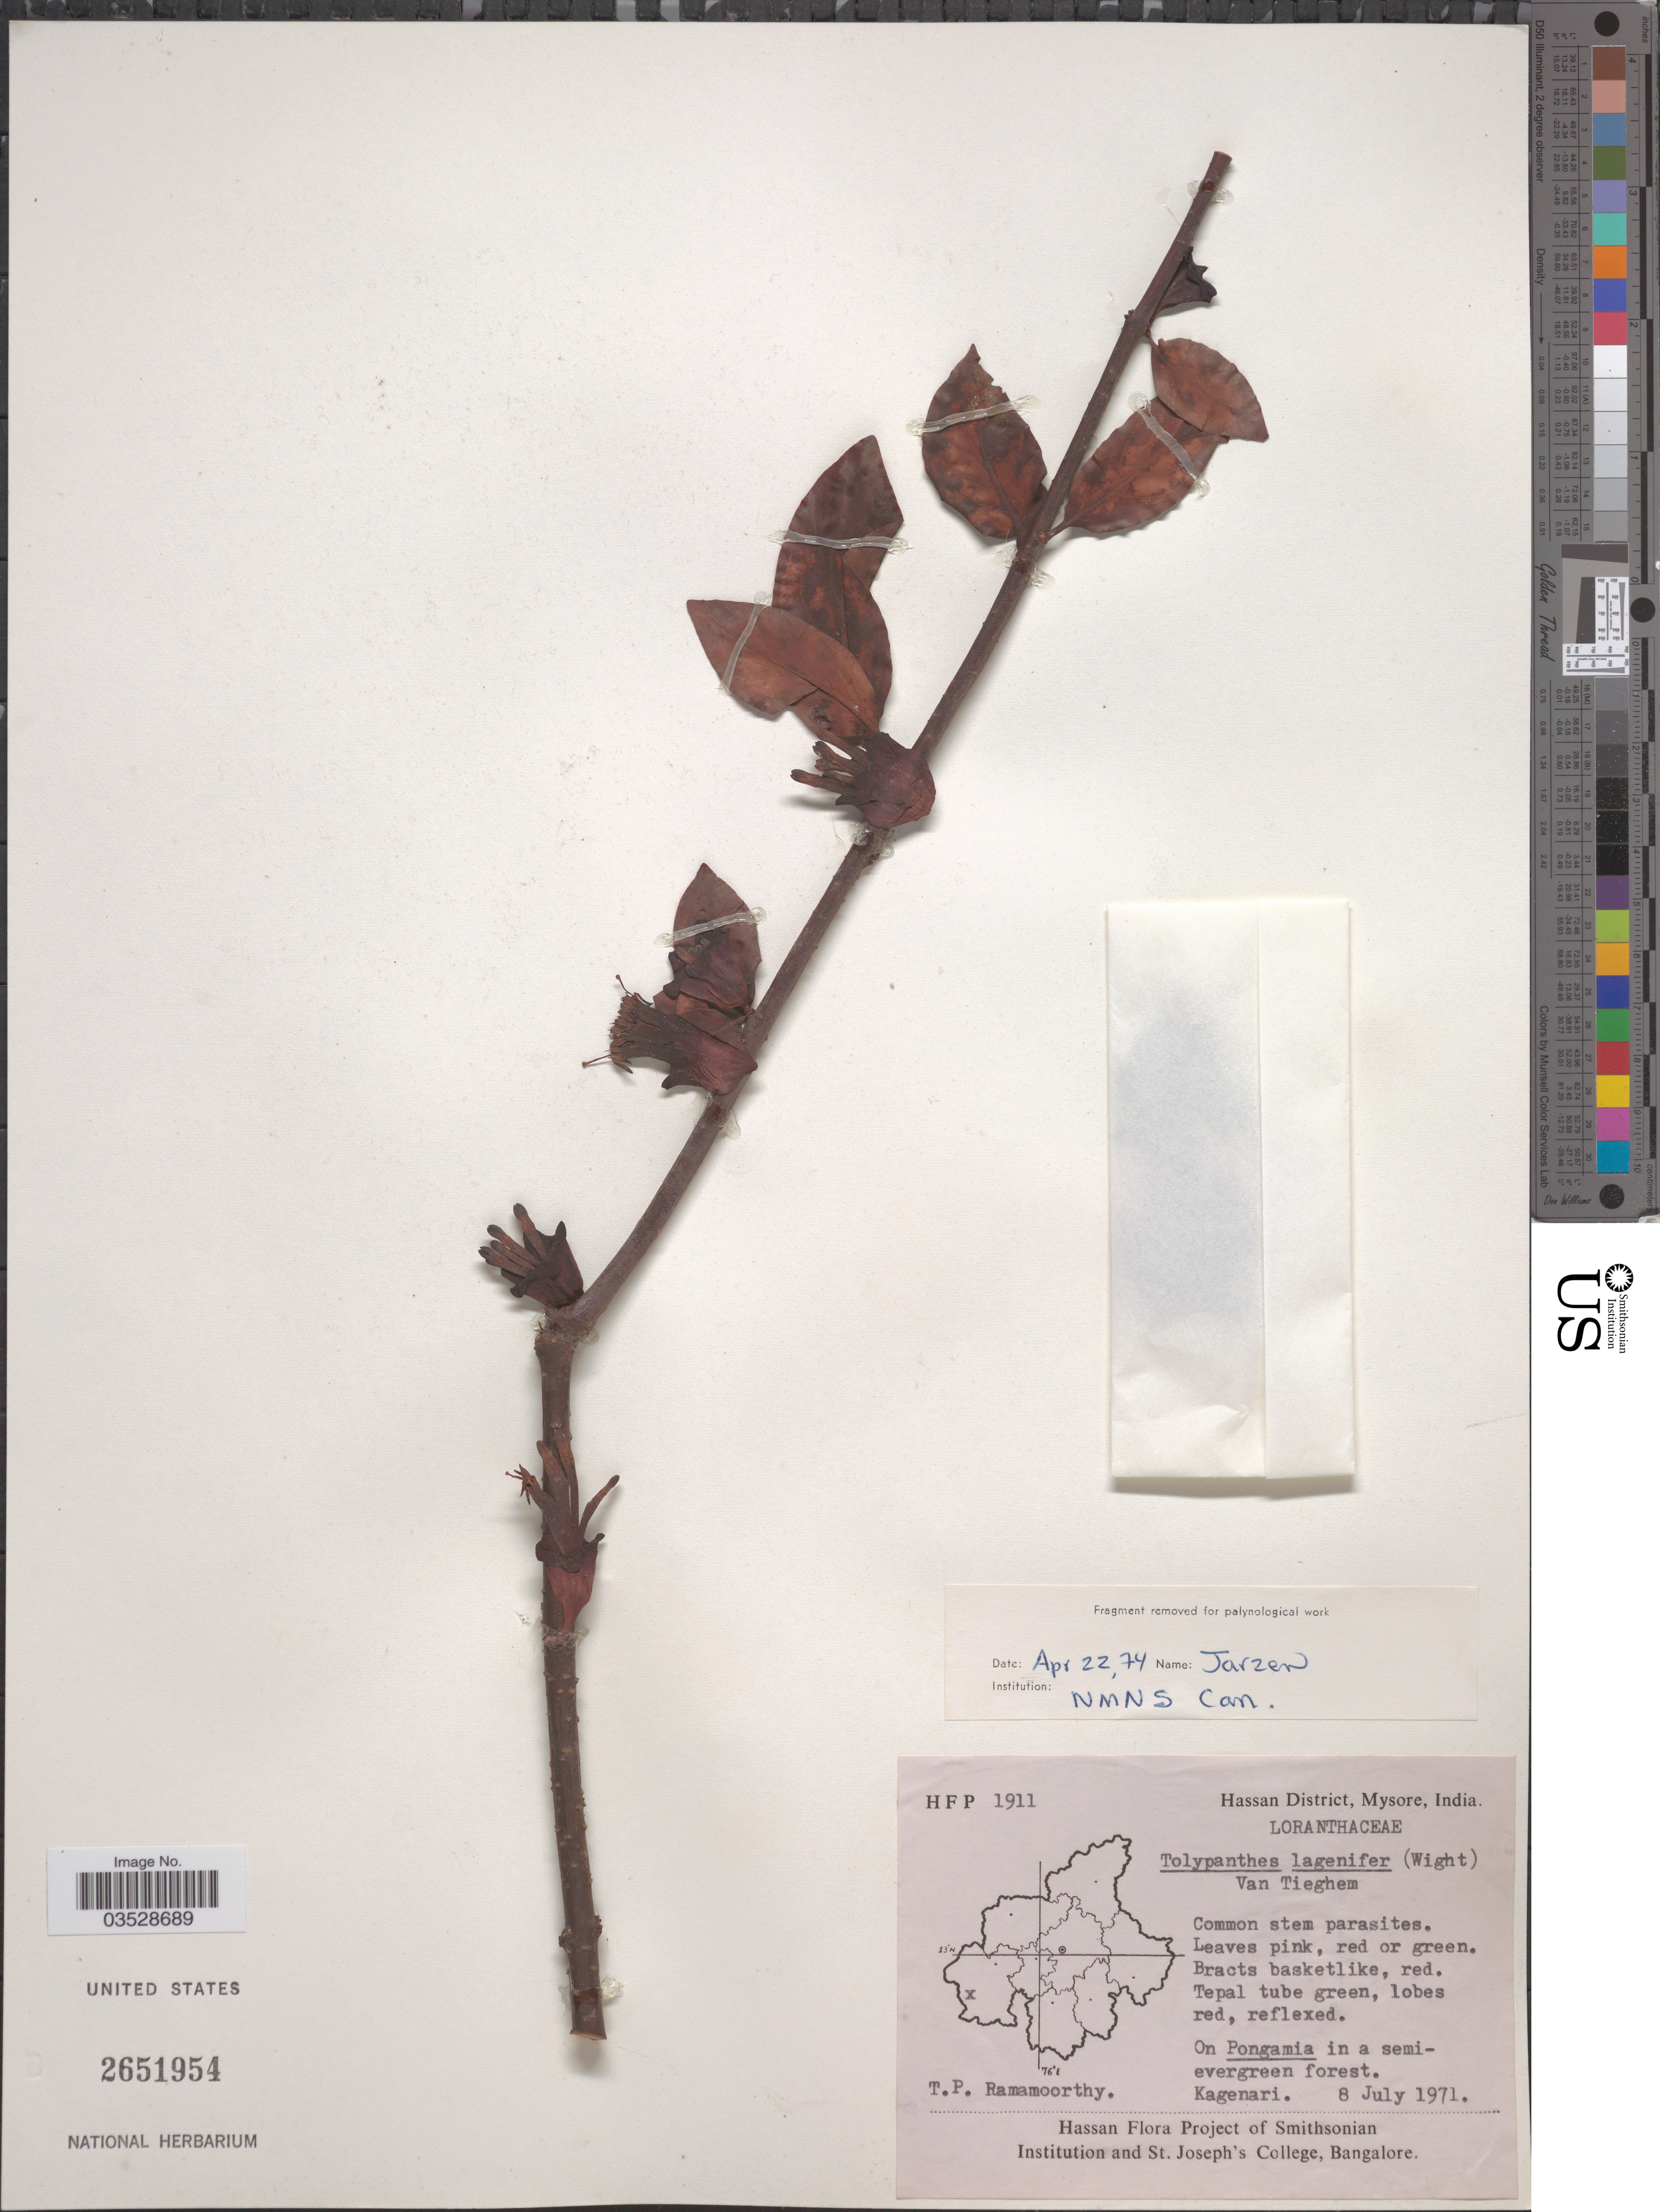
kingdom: Plantae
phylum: Tracheophyta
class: Magnoliopsida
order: Santalales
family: Loranthaceae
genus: Tolypanthus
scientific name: Tolypanthus lageniferus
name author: Tiegh.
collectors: T. P. Ramamoorthy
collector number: HFP1911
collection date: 1971-07-08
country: India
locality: Hassan District, Mysore. Kagenari.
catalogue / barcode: US 2651954